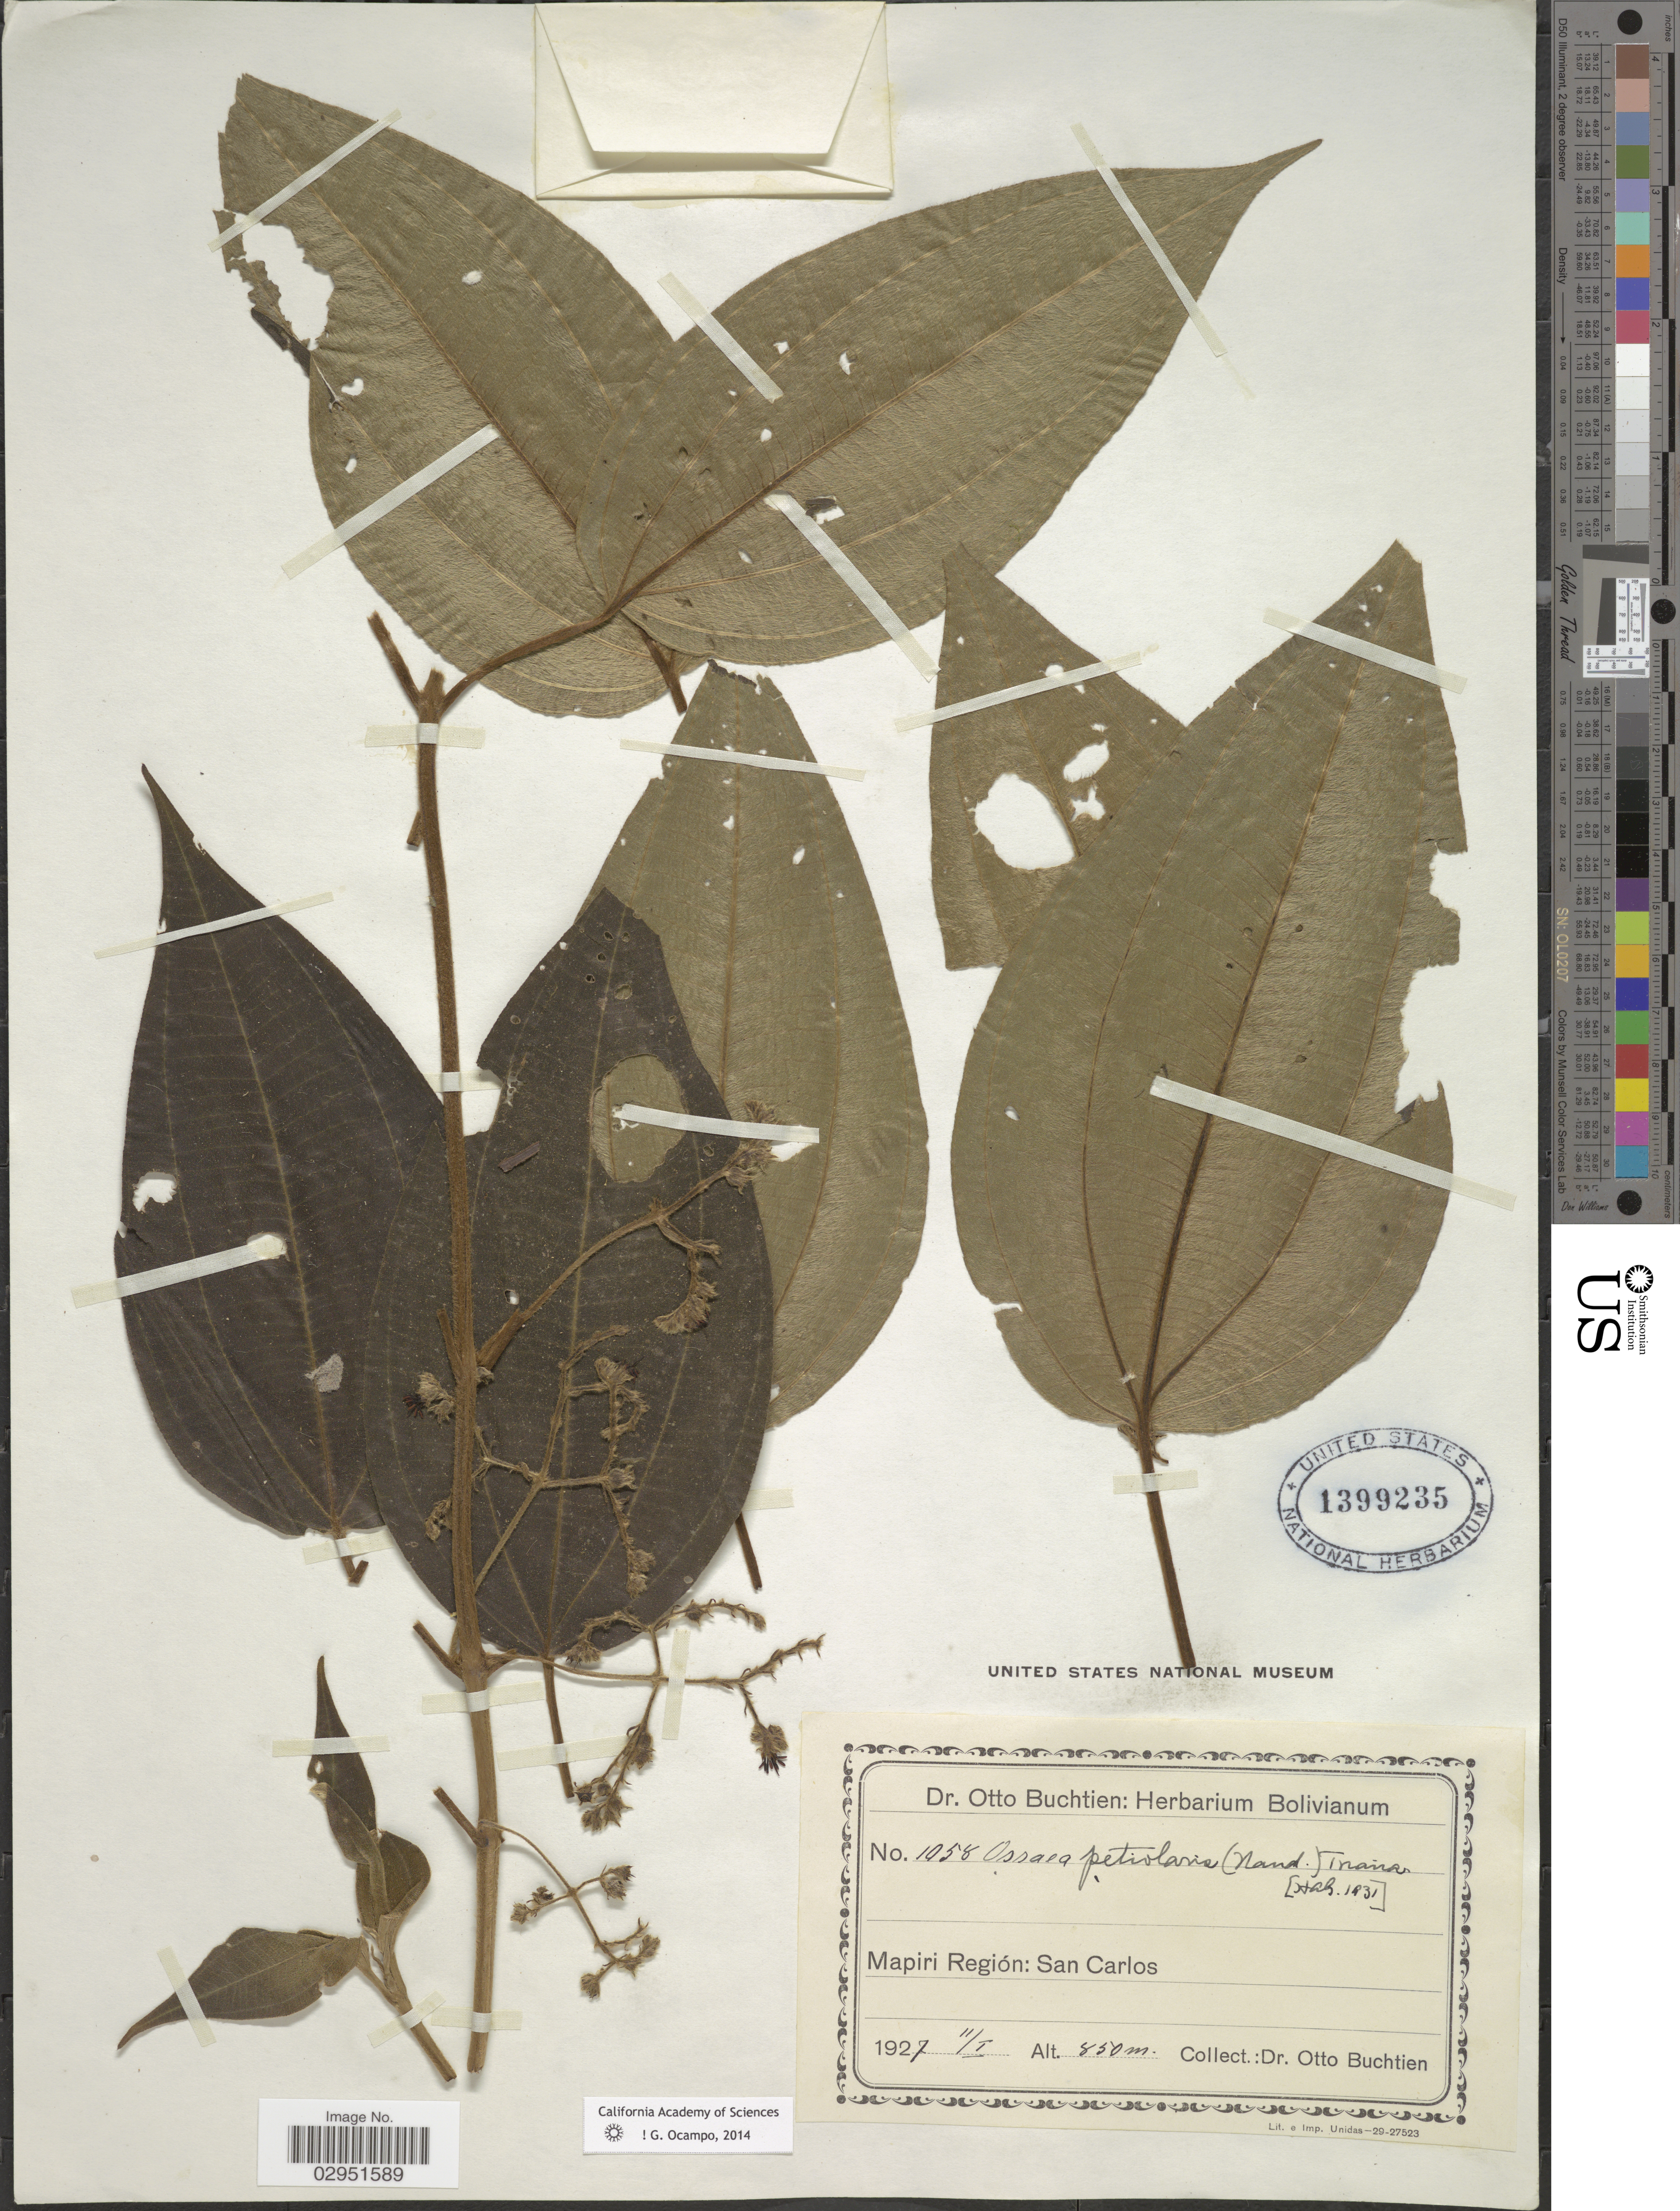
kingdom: Plantae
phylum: Tracheophyta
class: Magnoliopsida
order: Myrtales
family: Melastomataceae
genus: Ossaea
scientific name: Ossaea petiolaris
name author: (Naudin) Triana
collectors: O. Buchtien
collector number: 1058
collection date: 1927-01-11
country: Bolivia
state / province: La Paz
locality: Mapiri Región: San Carlos.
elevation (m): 850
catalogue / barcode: US 1399235